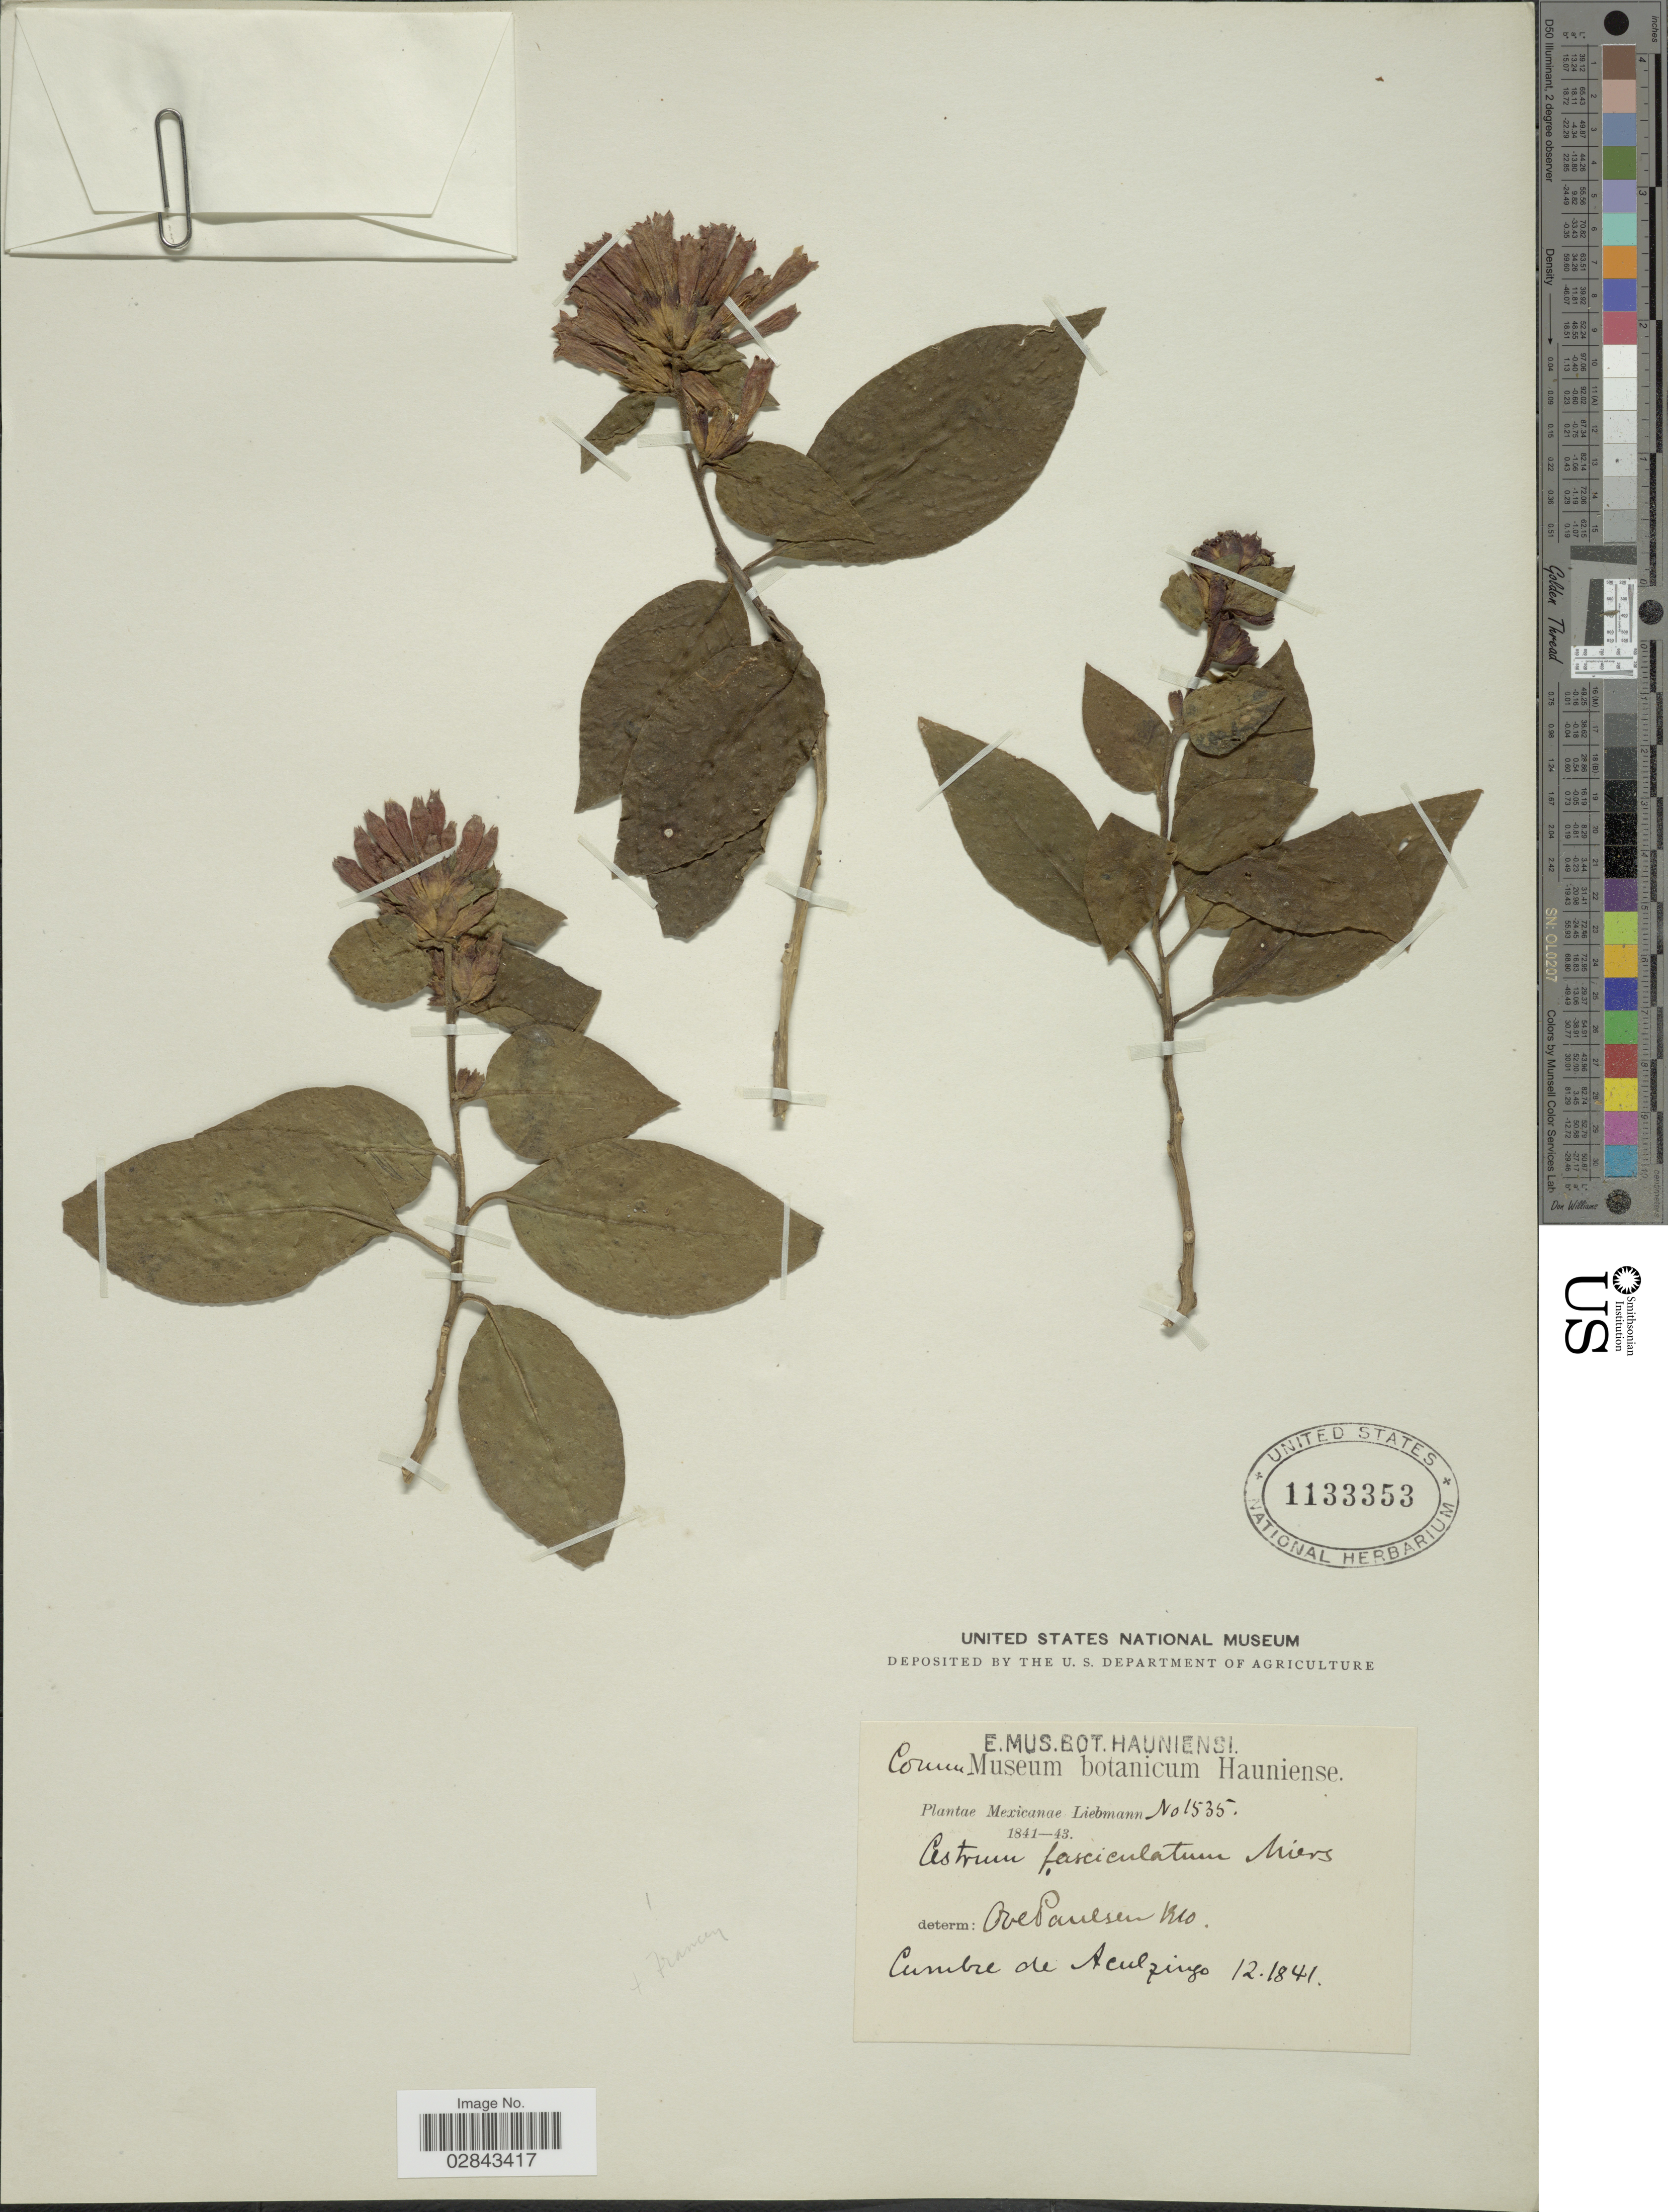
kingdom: Plantae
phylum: Tracheophyta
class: Magnoliopsida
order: Solanales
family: Solanaceae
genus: Cestrum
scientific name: Cestrum fasciculatum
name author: (Schltdl.) Miers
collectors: Liebmann, --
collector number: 1535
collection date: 1841-12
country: Mexico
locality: Cumbre de Aculzingo.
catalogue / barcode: US 1133353